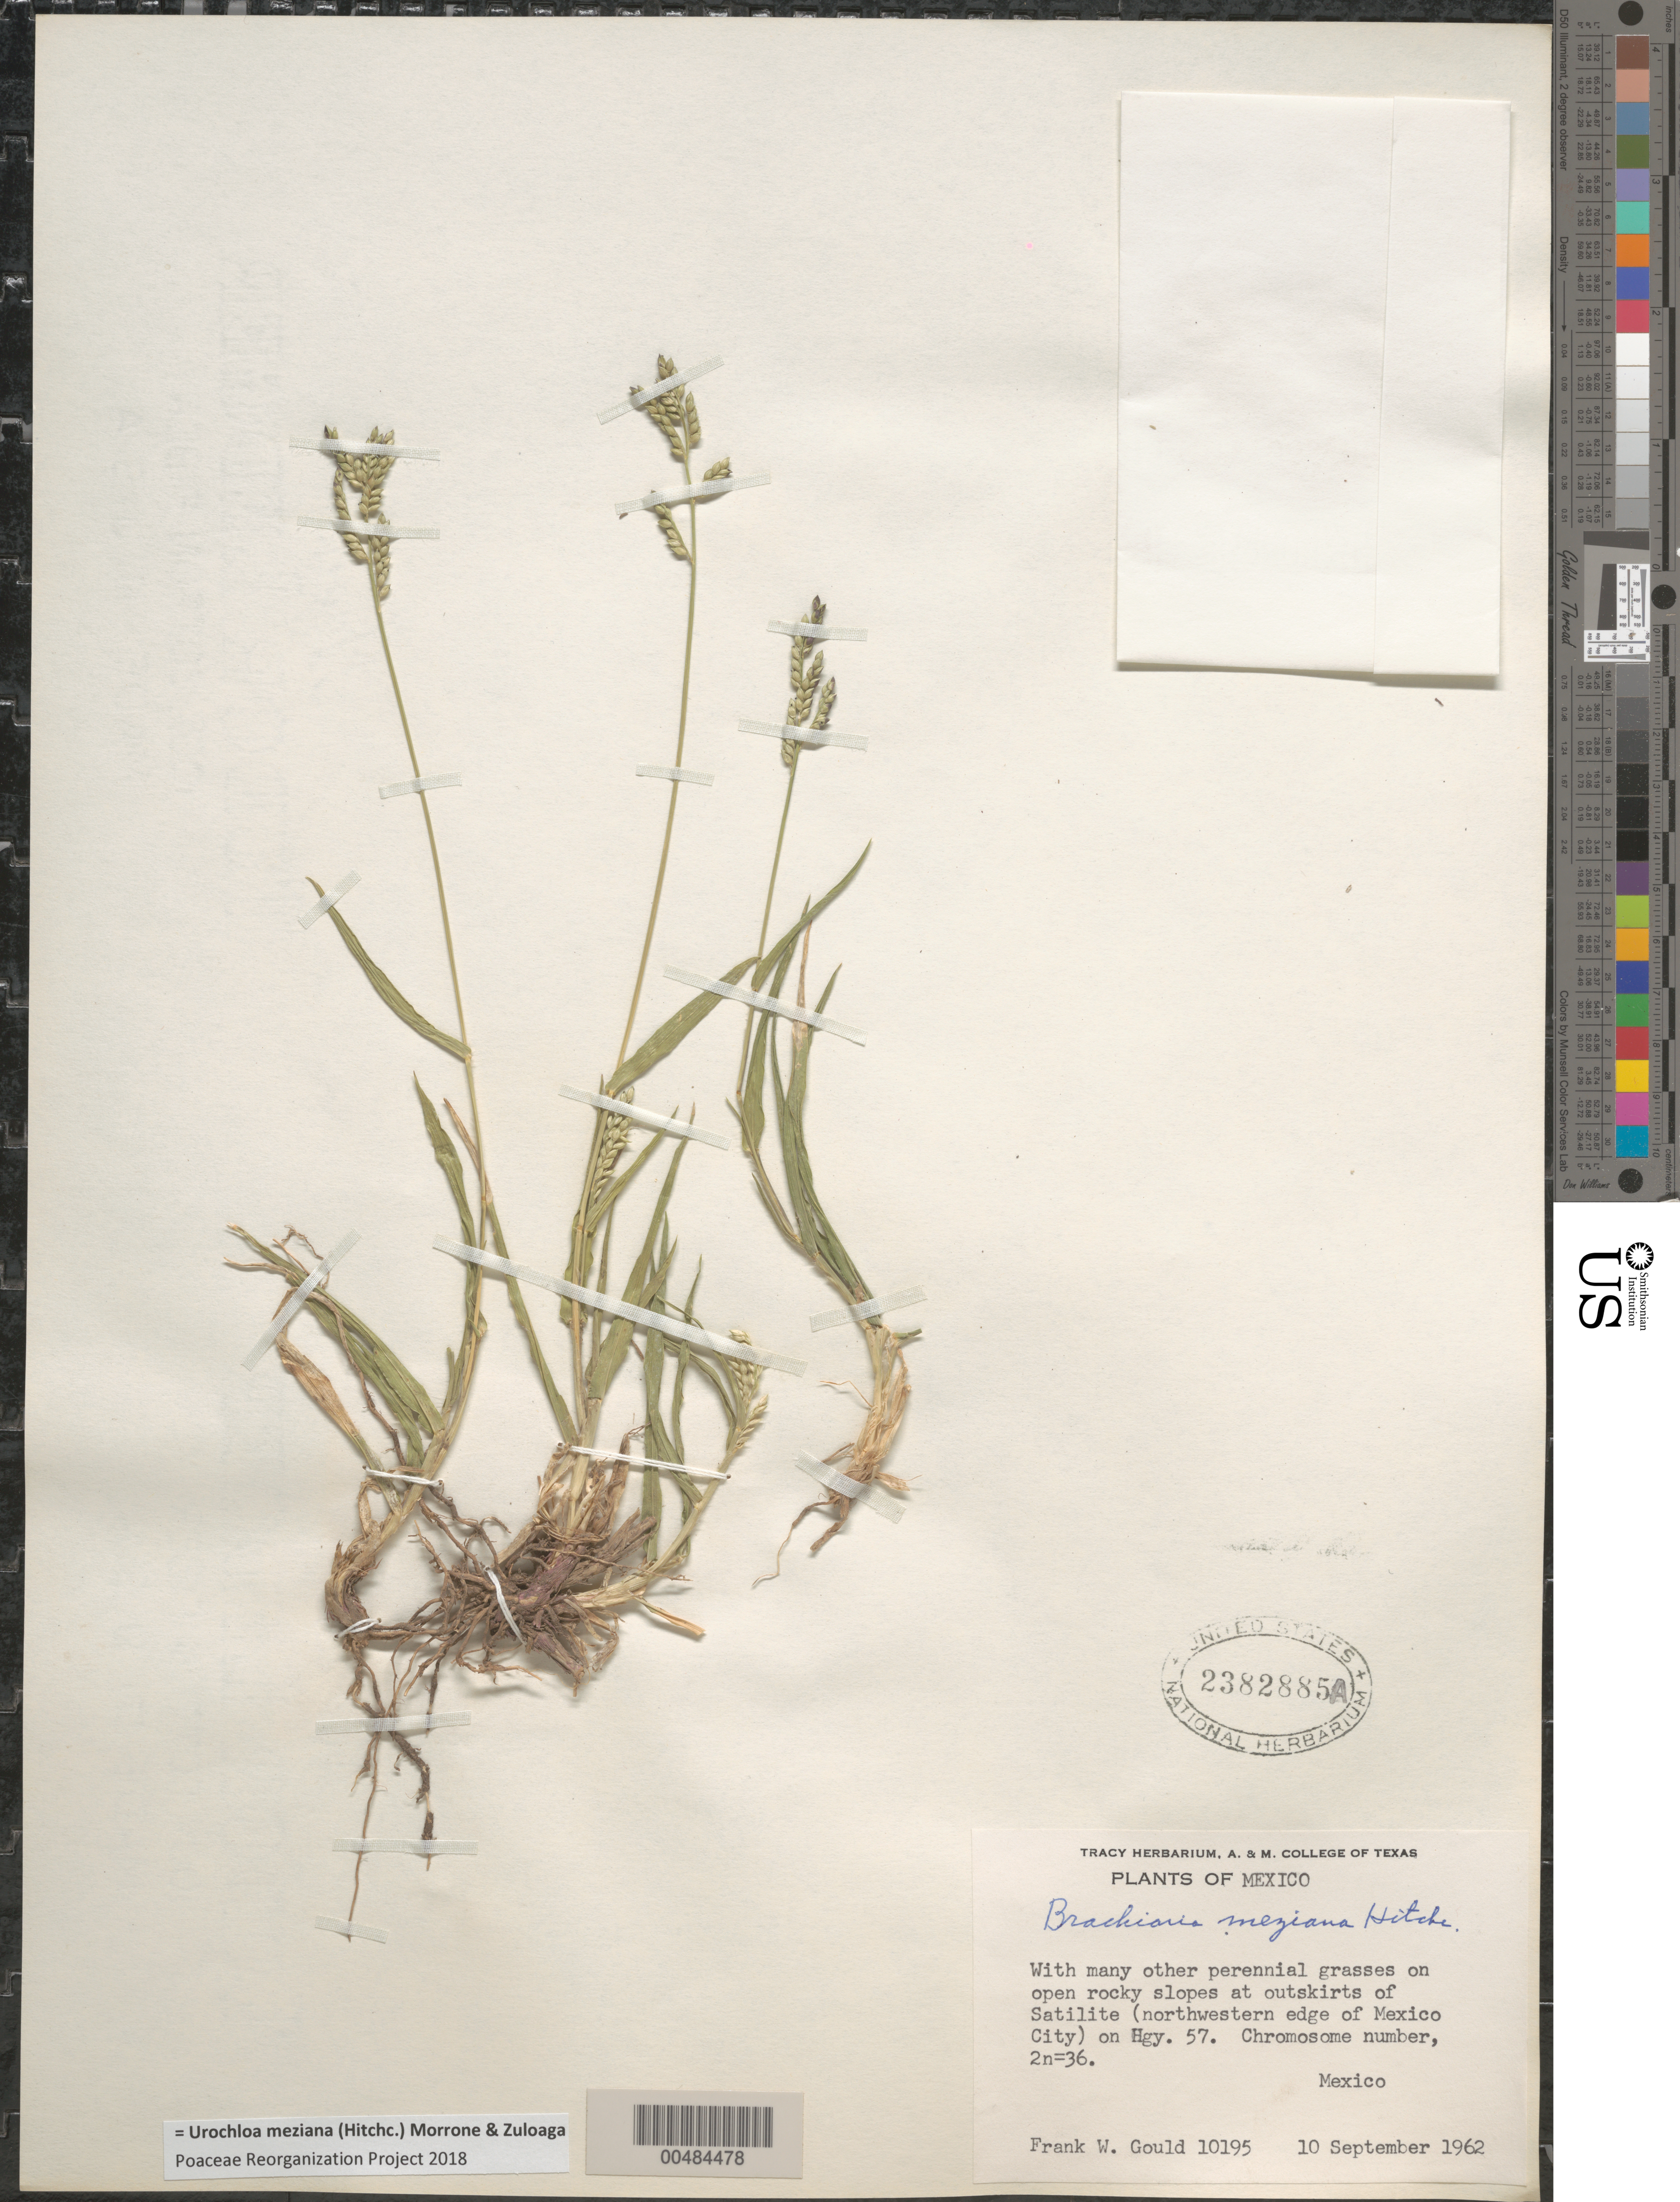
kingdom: Plantae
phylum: Tracheophyta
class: Liliopsida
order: Poales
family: Poaceae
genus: Brachiaria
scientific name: Brachiaria meziana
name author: Hitchc.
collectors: F. W. Gould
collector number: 10195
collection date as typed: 10 Sep 1962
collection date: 1962-09-10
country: Mexico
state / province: México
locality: Outskirts of Satilite (NW edge of Mexico City) on Hwy 57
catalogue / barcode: US 2382885A